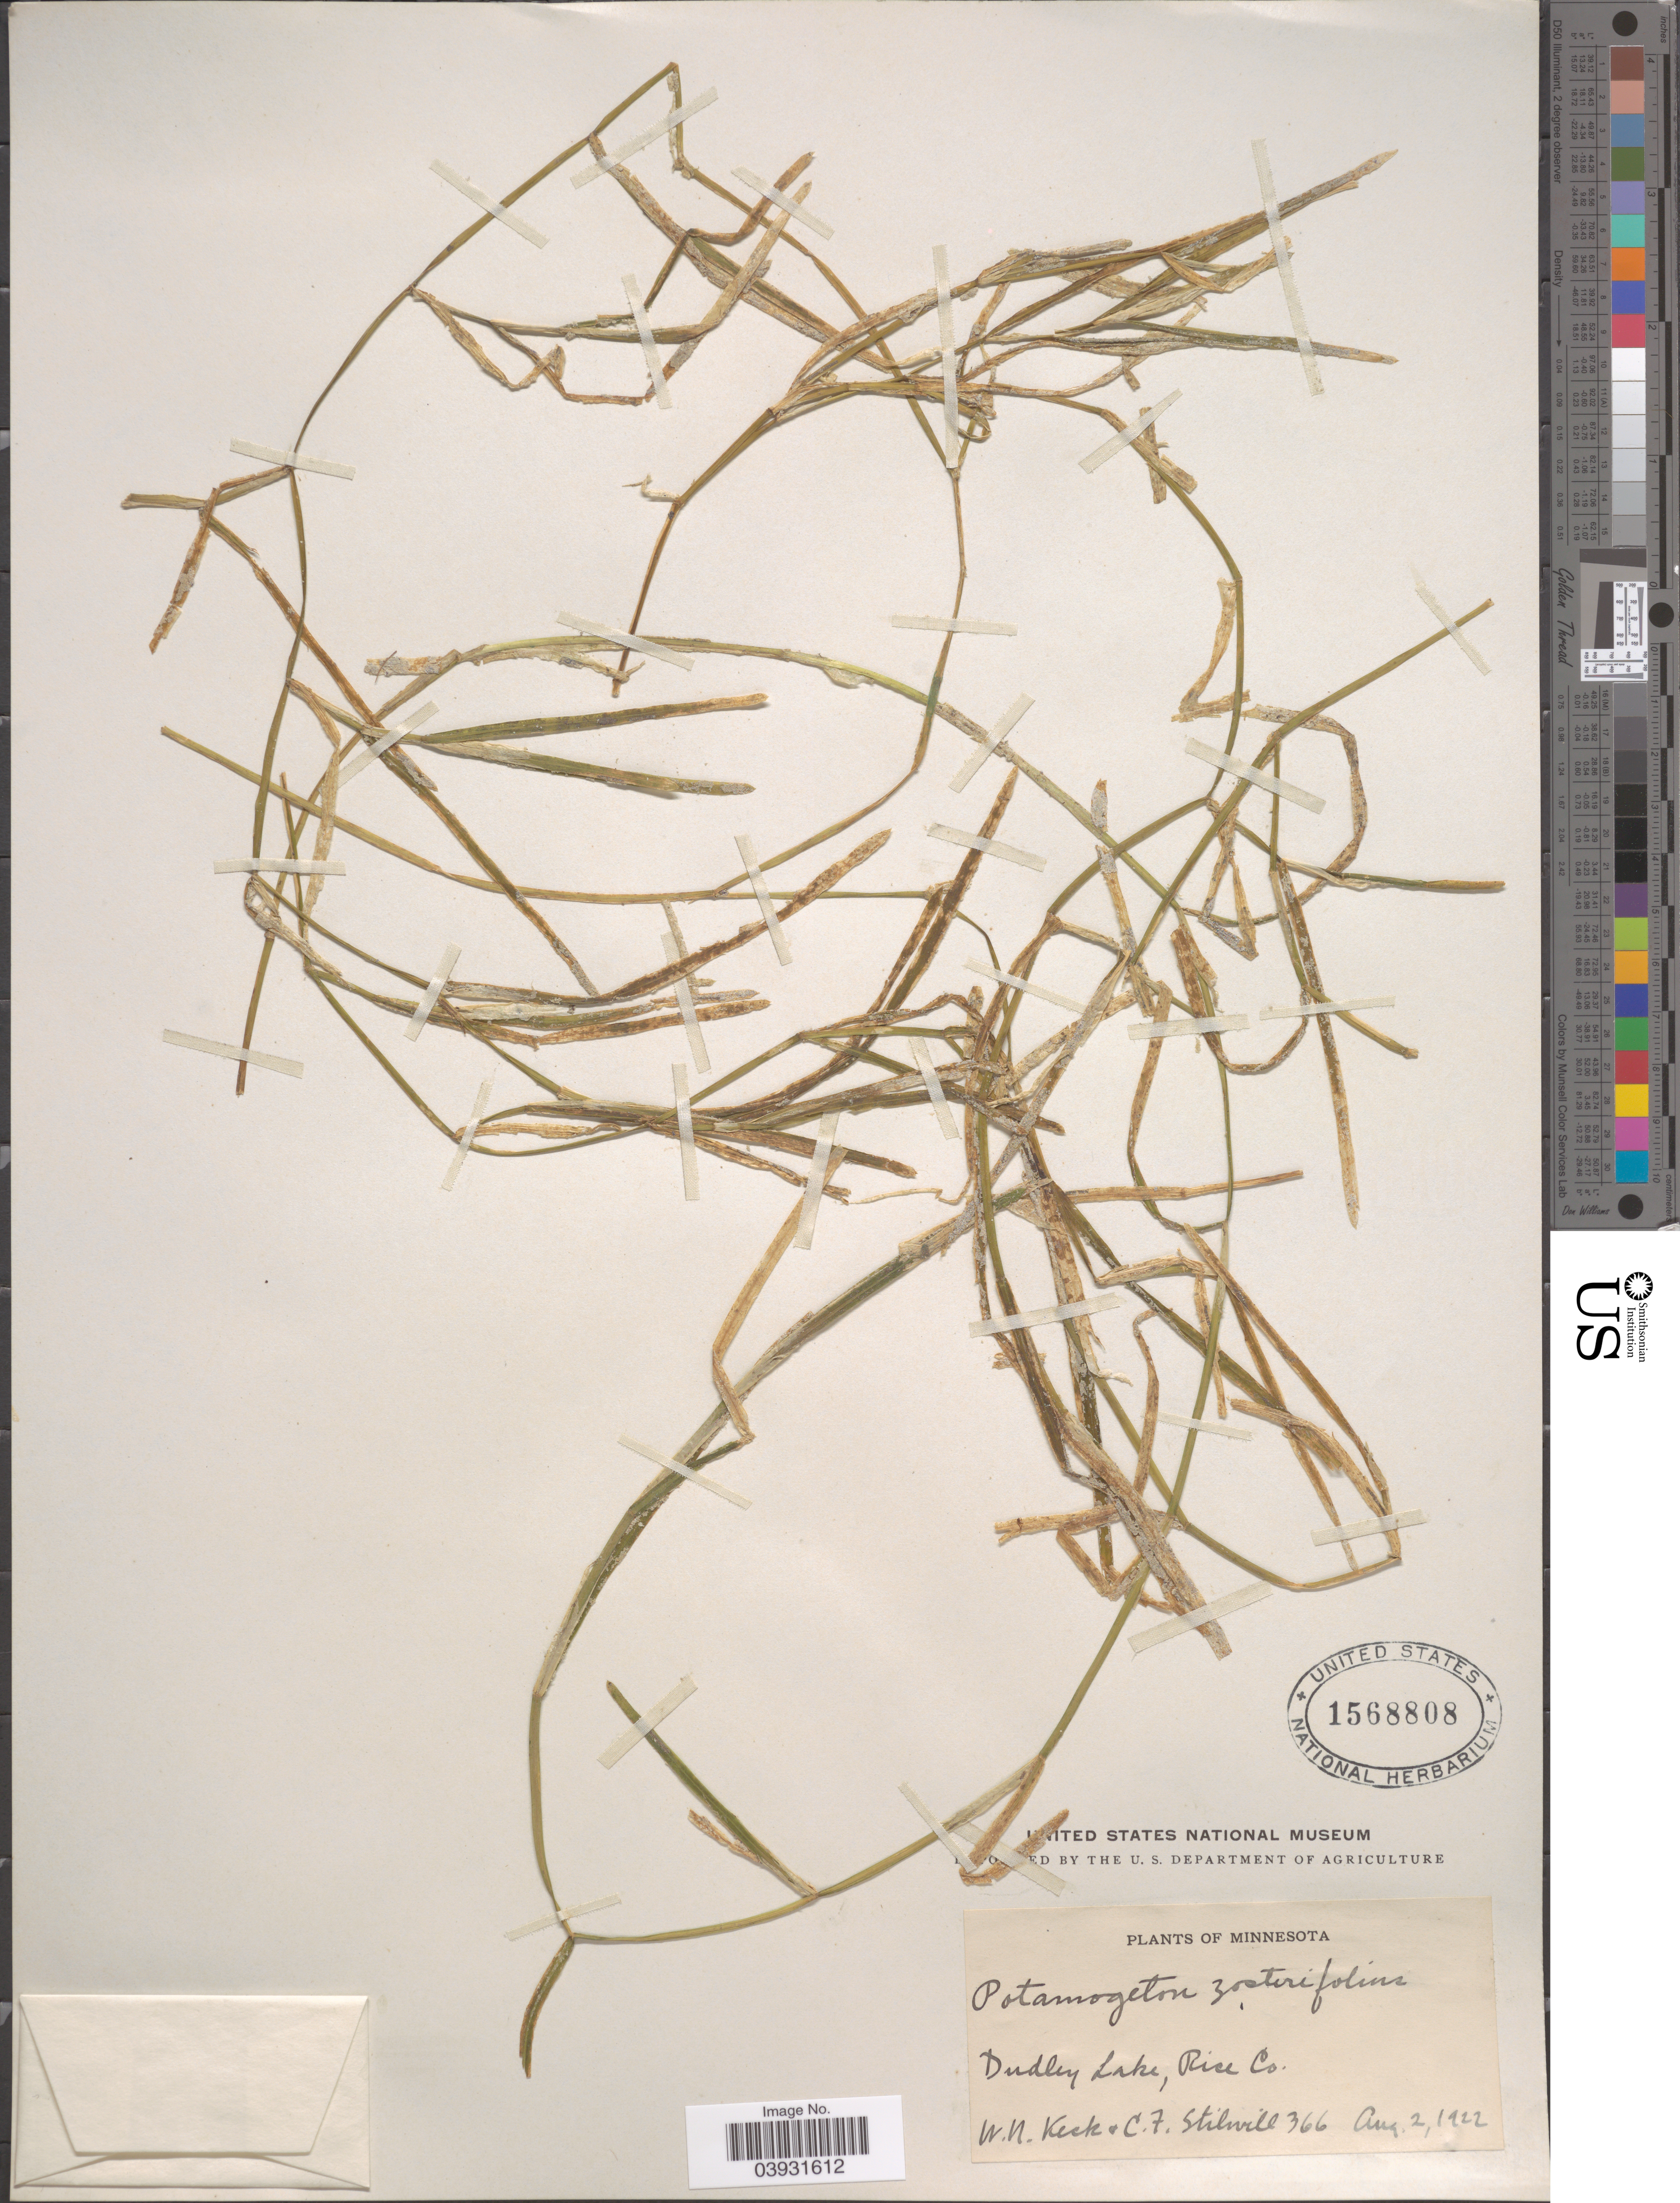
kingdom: Plantae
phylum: Tracheophyta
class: Liliopsida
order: Alismatales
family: Potamogetonaceae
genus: Potamogeton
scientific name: Potamogeton zosterifolius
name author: Schumach.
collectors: W. Keck & C. Stilwill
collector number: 366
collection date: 1926-08-02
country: United States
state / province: Minnesota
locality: Dudley Lake, Rice Co.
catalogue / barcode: US 1568808